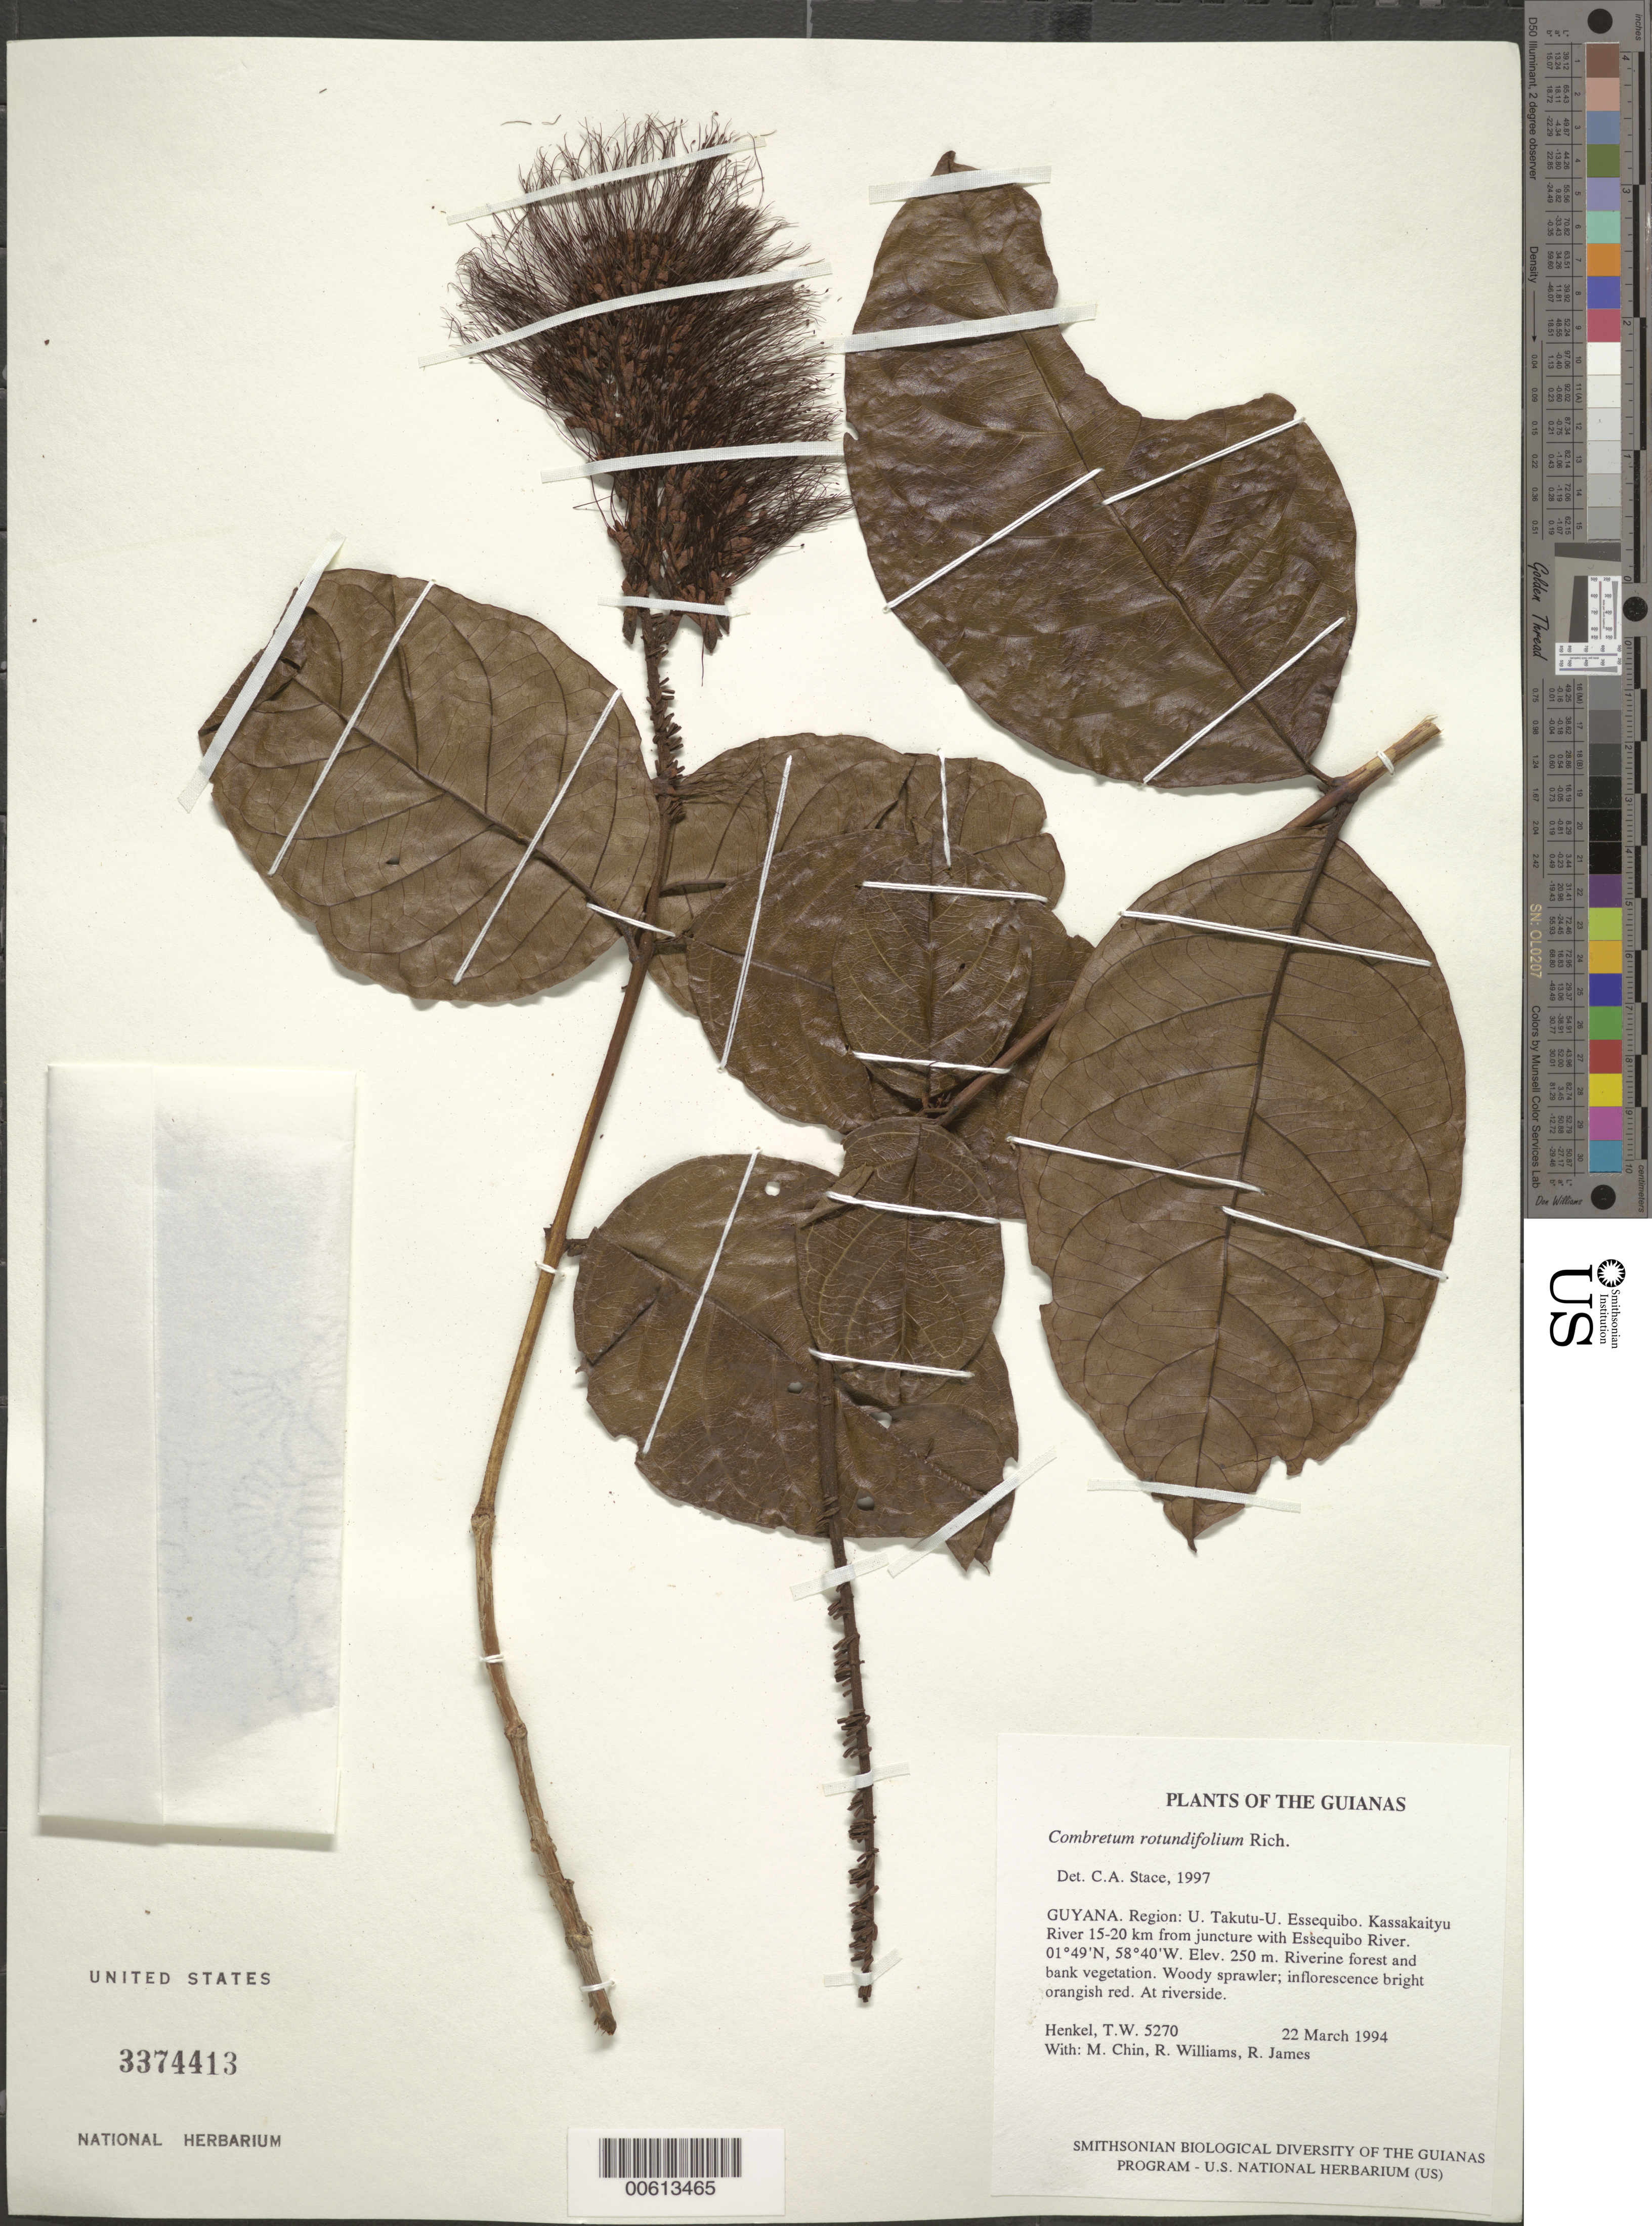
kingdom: Plantae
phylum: Tracheophyta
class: Magnoliopsida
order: Myrtales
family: Combretaceae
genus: Combretum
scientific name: Combretum rotundifolium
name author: Rich.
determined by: Stace, C. A.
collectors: T. Henkel, M. Chin, R. Williams & R. James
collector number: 5270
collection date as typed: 22 March 1994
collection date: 1994-03-22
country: Guyana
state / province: U. Takutu-U. Essequibo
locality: Kassakaityu River 15-20 km from juncture with Essequibo River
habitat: Riverine forest and bank vegetation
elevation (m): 250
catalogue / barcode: US 3374413